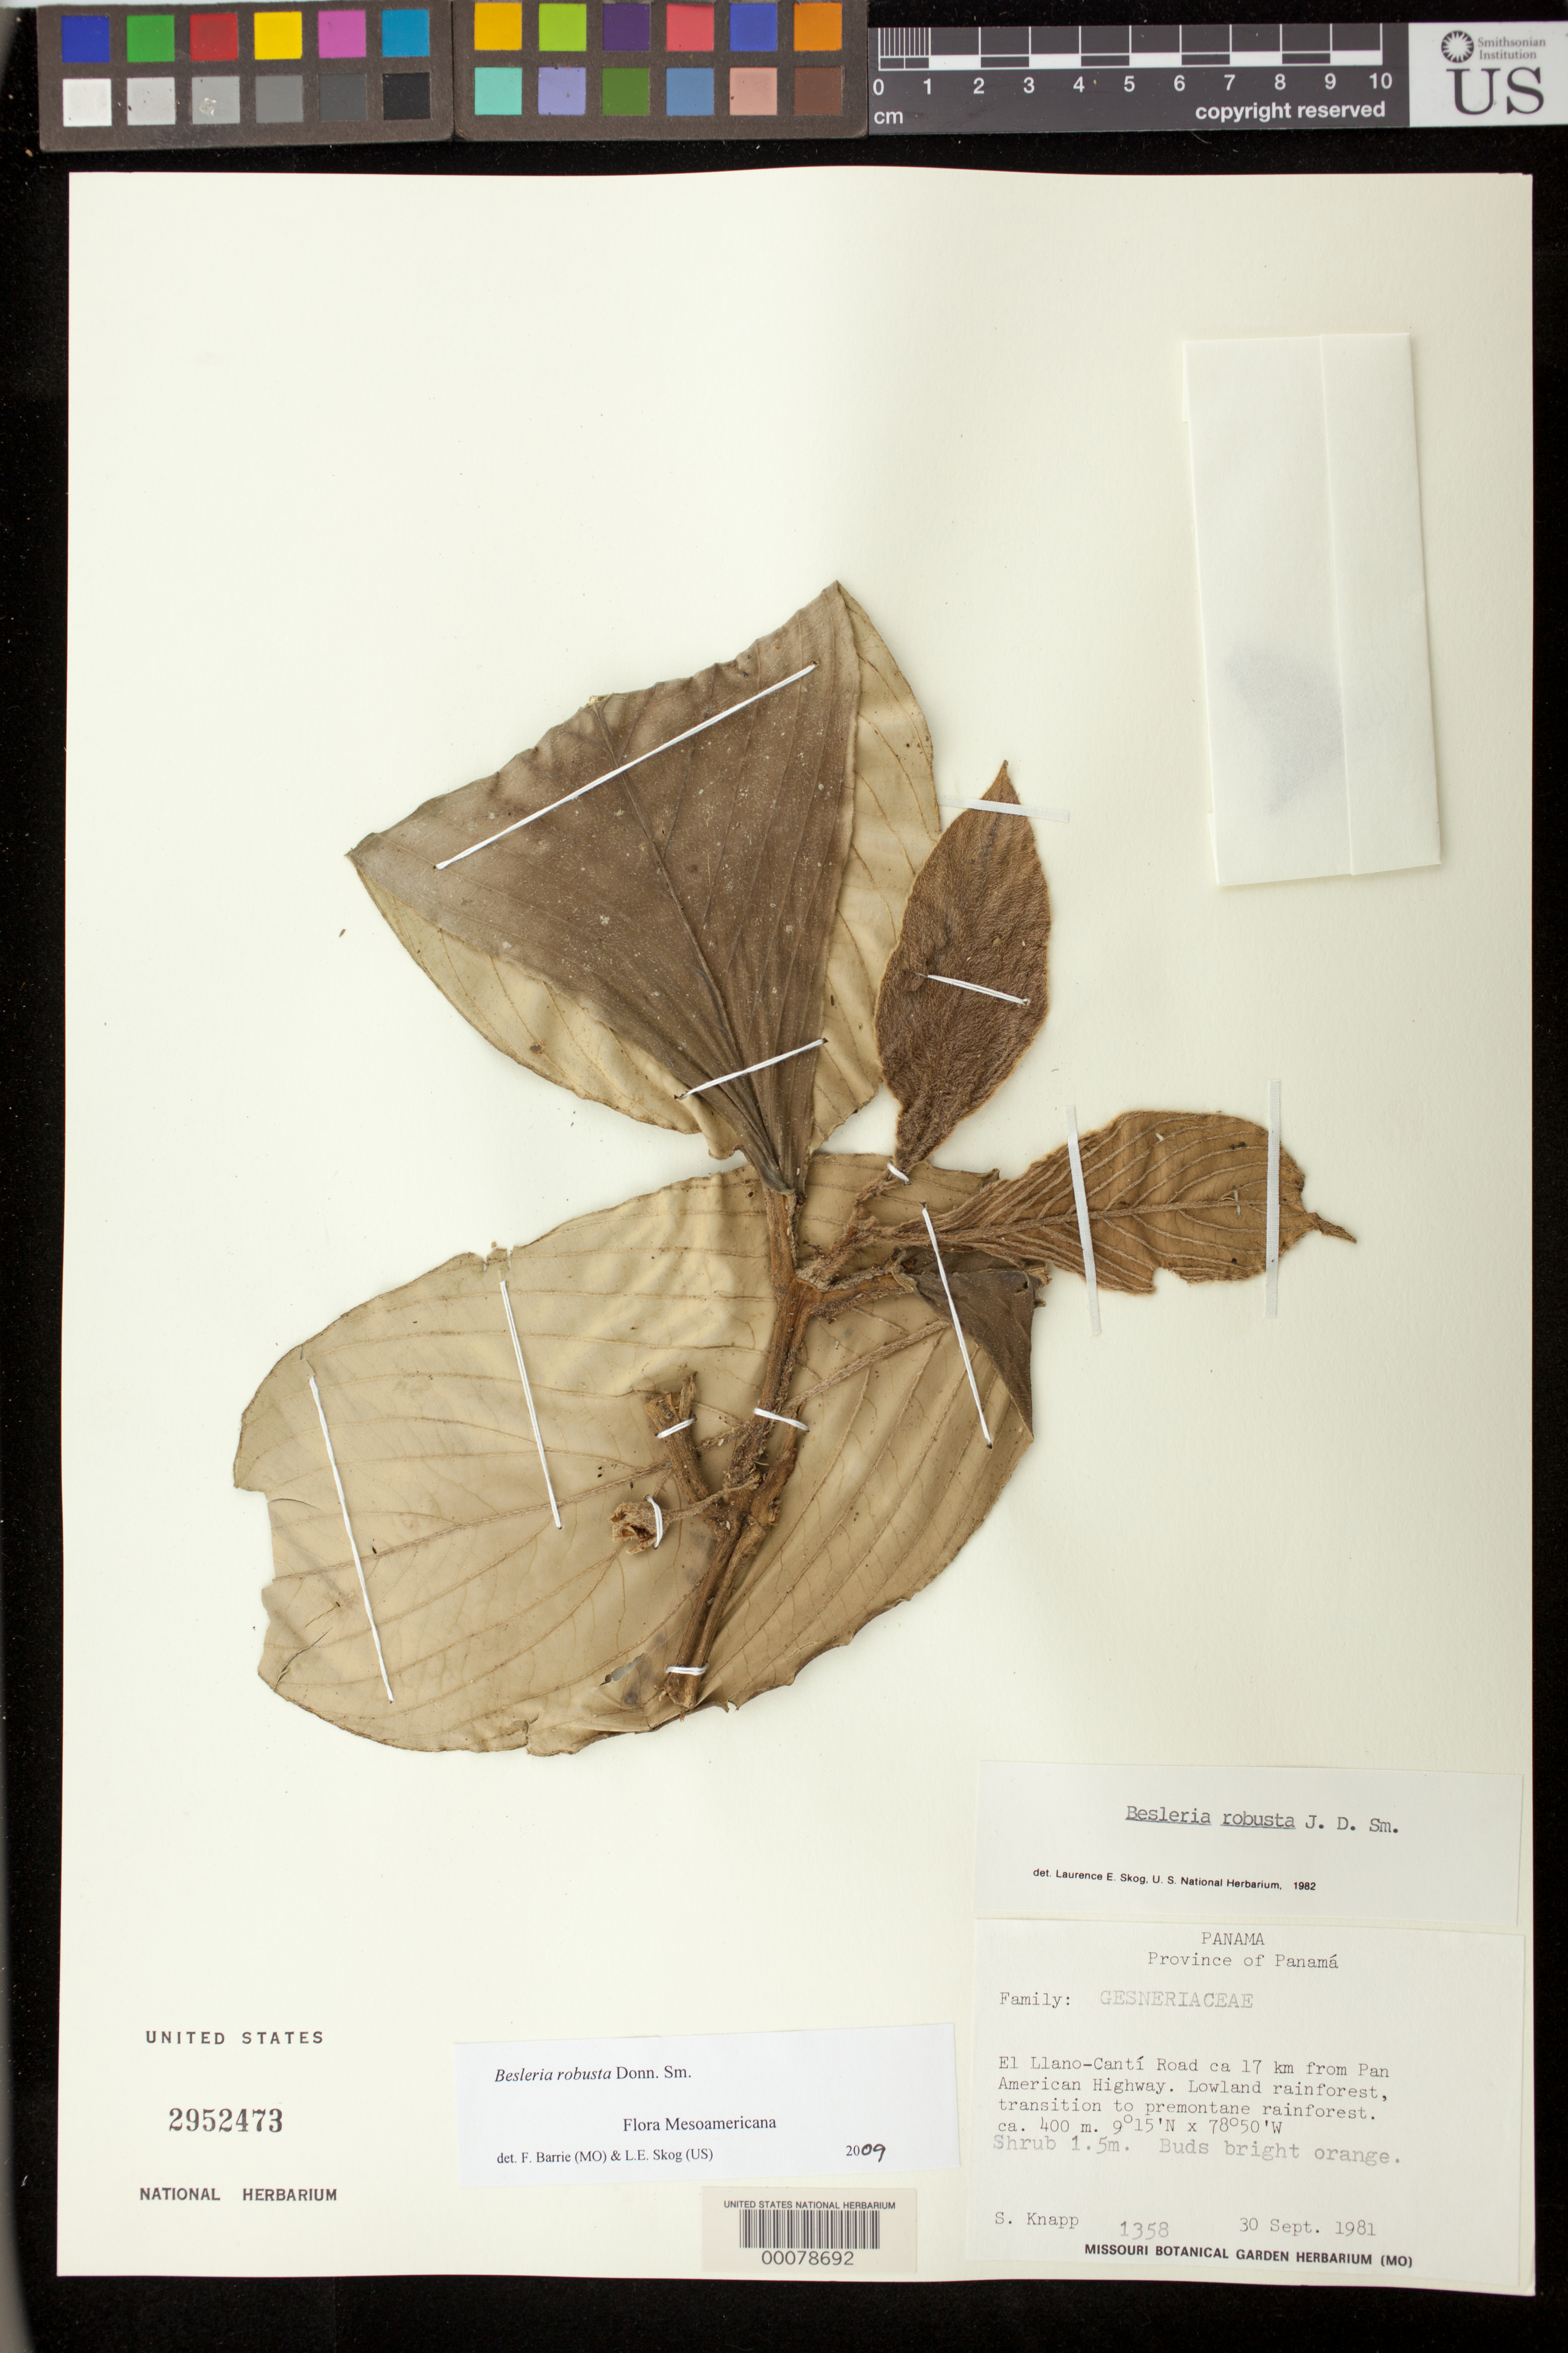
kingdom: Plantae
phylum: Tracheophyta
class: Magnoliopsida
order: Lamiales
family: Gesneriaceae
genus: Besleria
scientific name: Besleria robusta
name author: Donn. Sm.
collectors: S. Knapp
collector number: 1358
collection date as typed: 30 Sep 1981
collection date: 1981-09-30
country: Panama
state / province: Panamá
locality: El Llano-Canti road about 17 km from Pan American hwy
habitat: Lowland rainforest, transition to premontane rainforest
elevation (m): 400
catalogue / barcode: US 2952473